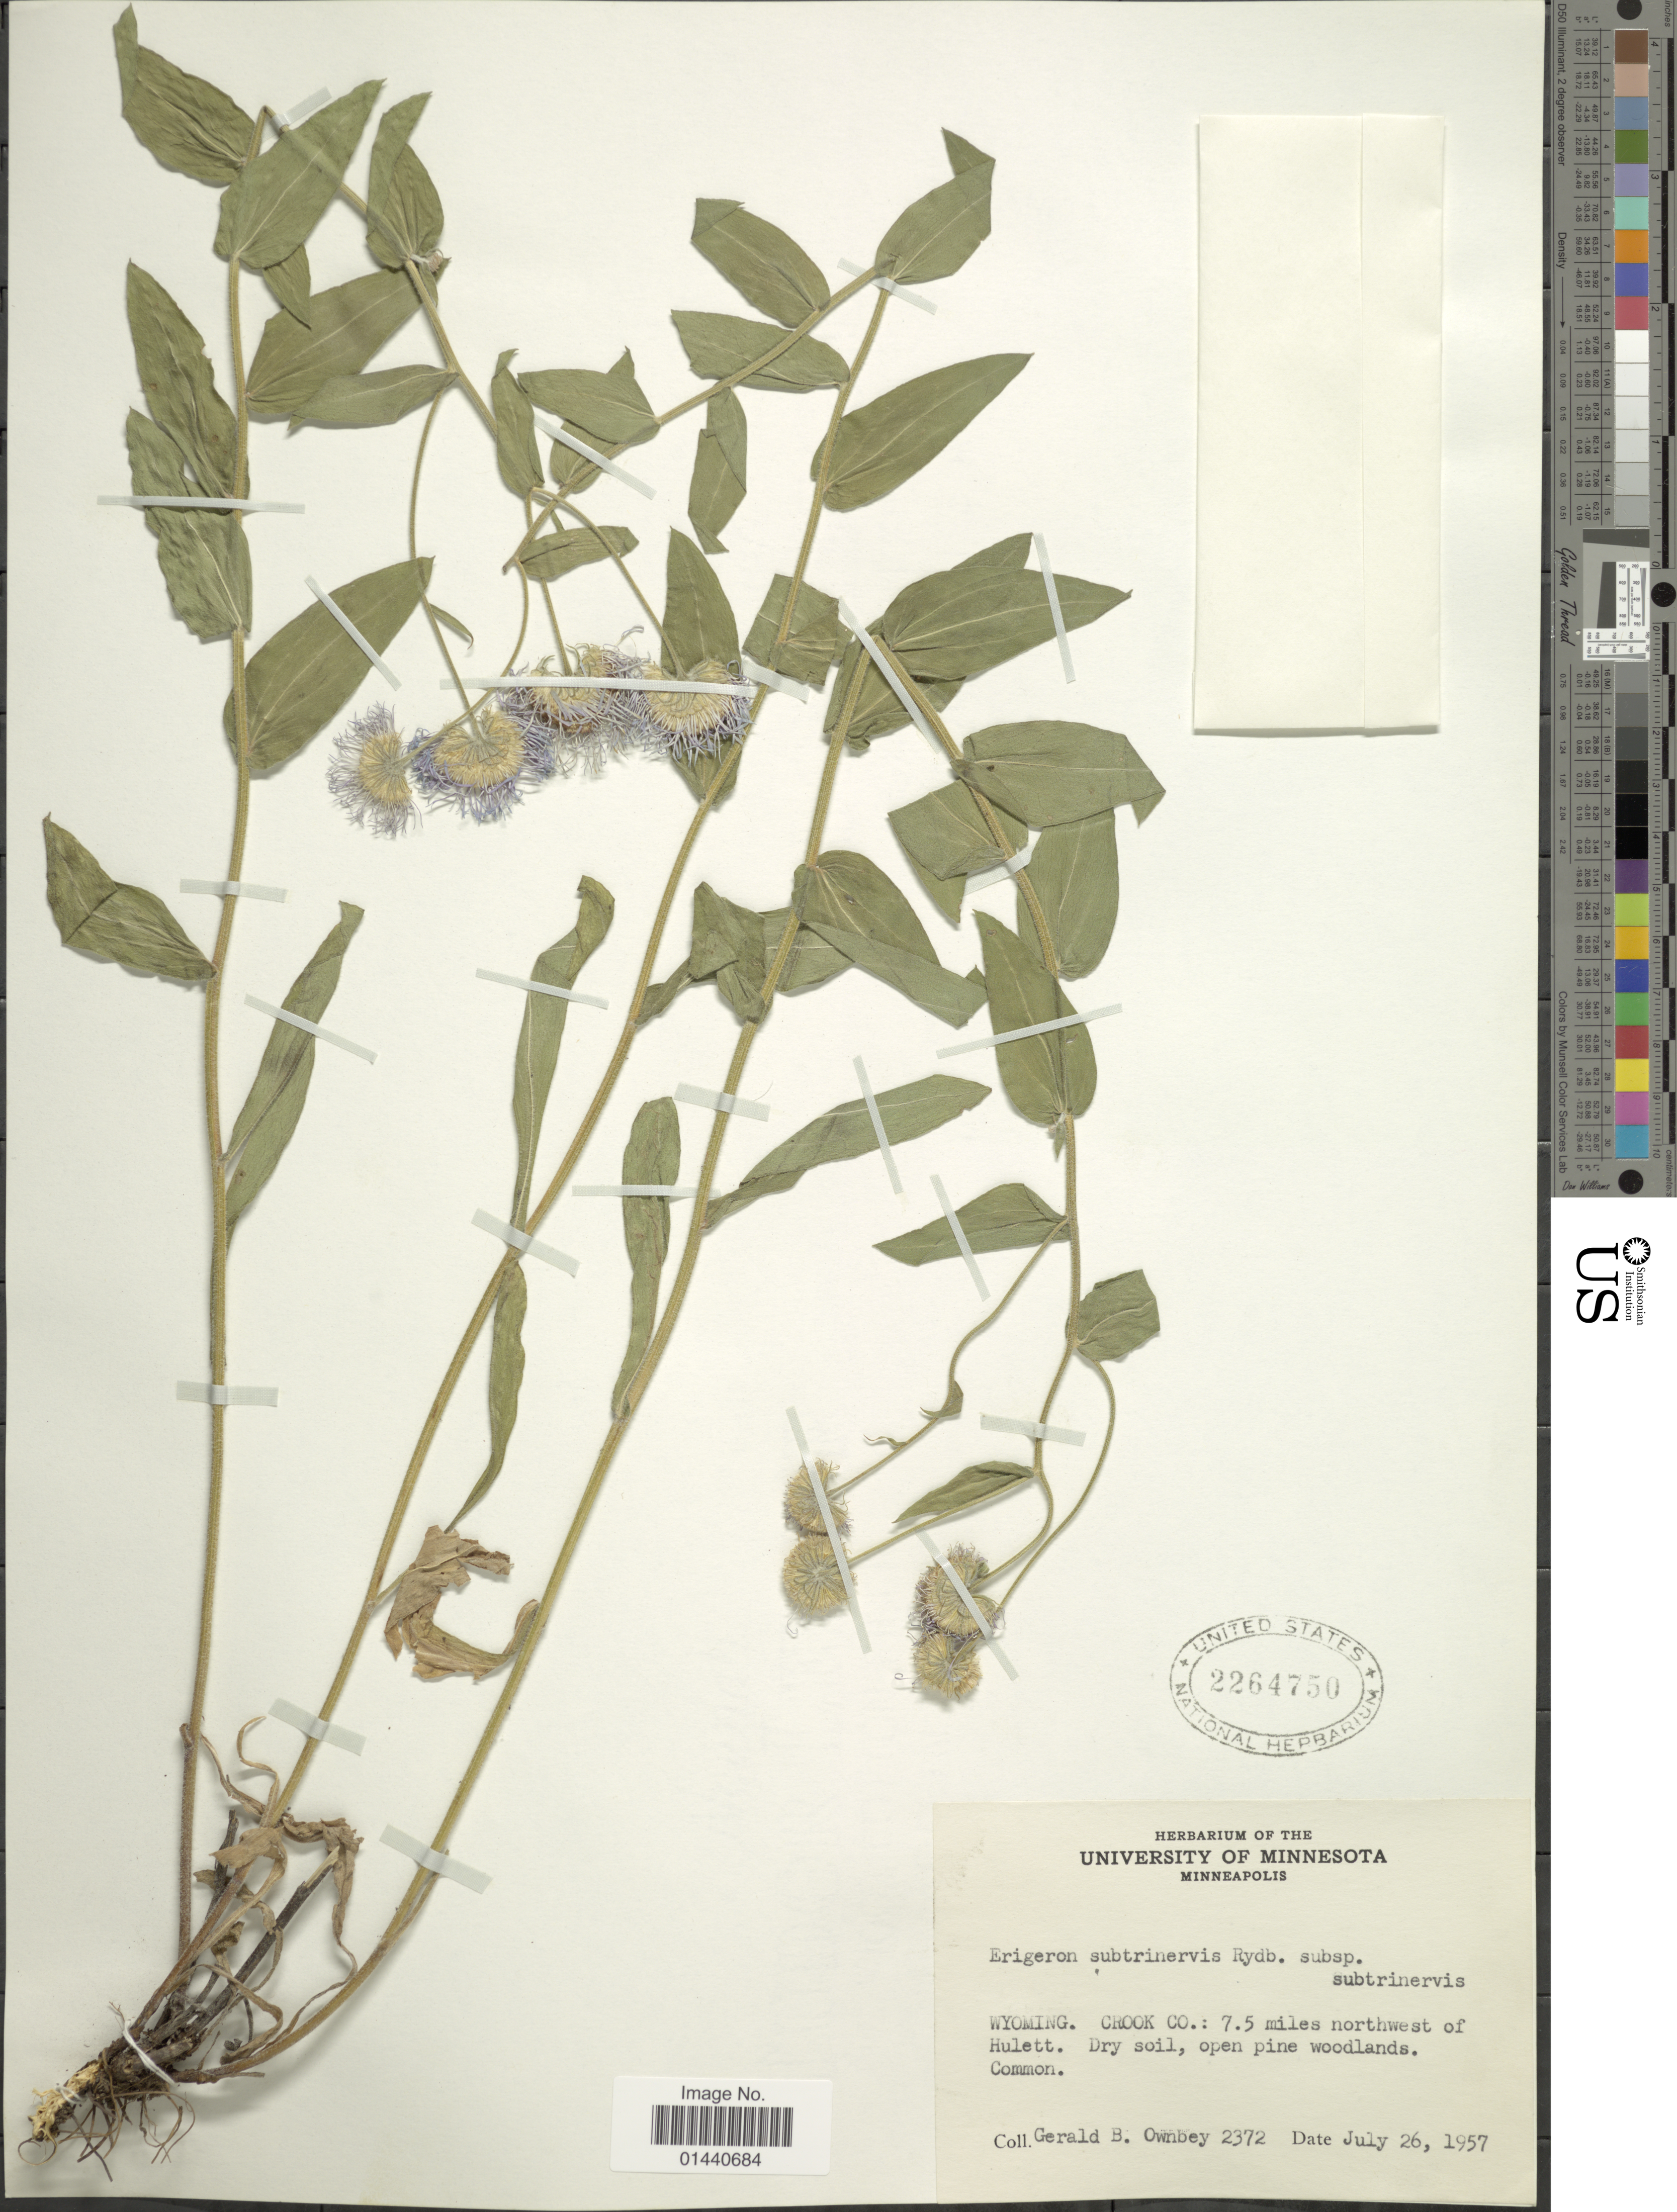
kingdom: Plantae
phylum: Tracheophyta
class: Magnoliopsida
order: Asterales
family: Asteraceae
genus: Erigeron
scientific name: Erigeron subtrinervis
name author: Rydb. ex Porter & Britton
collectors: G. B. Ownbey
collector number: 2372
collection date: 1957-07-26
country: United States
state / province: Wyoming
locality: Crook Co.: 7.5 miles northwest of Hulett.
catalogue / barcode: US 2264750